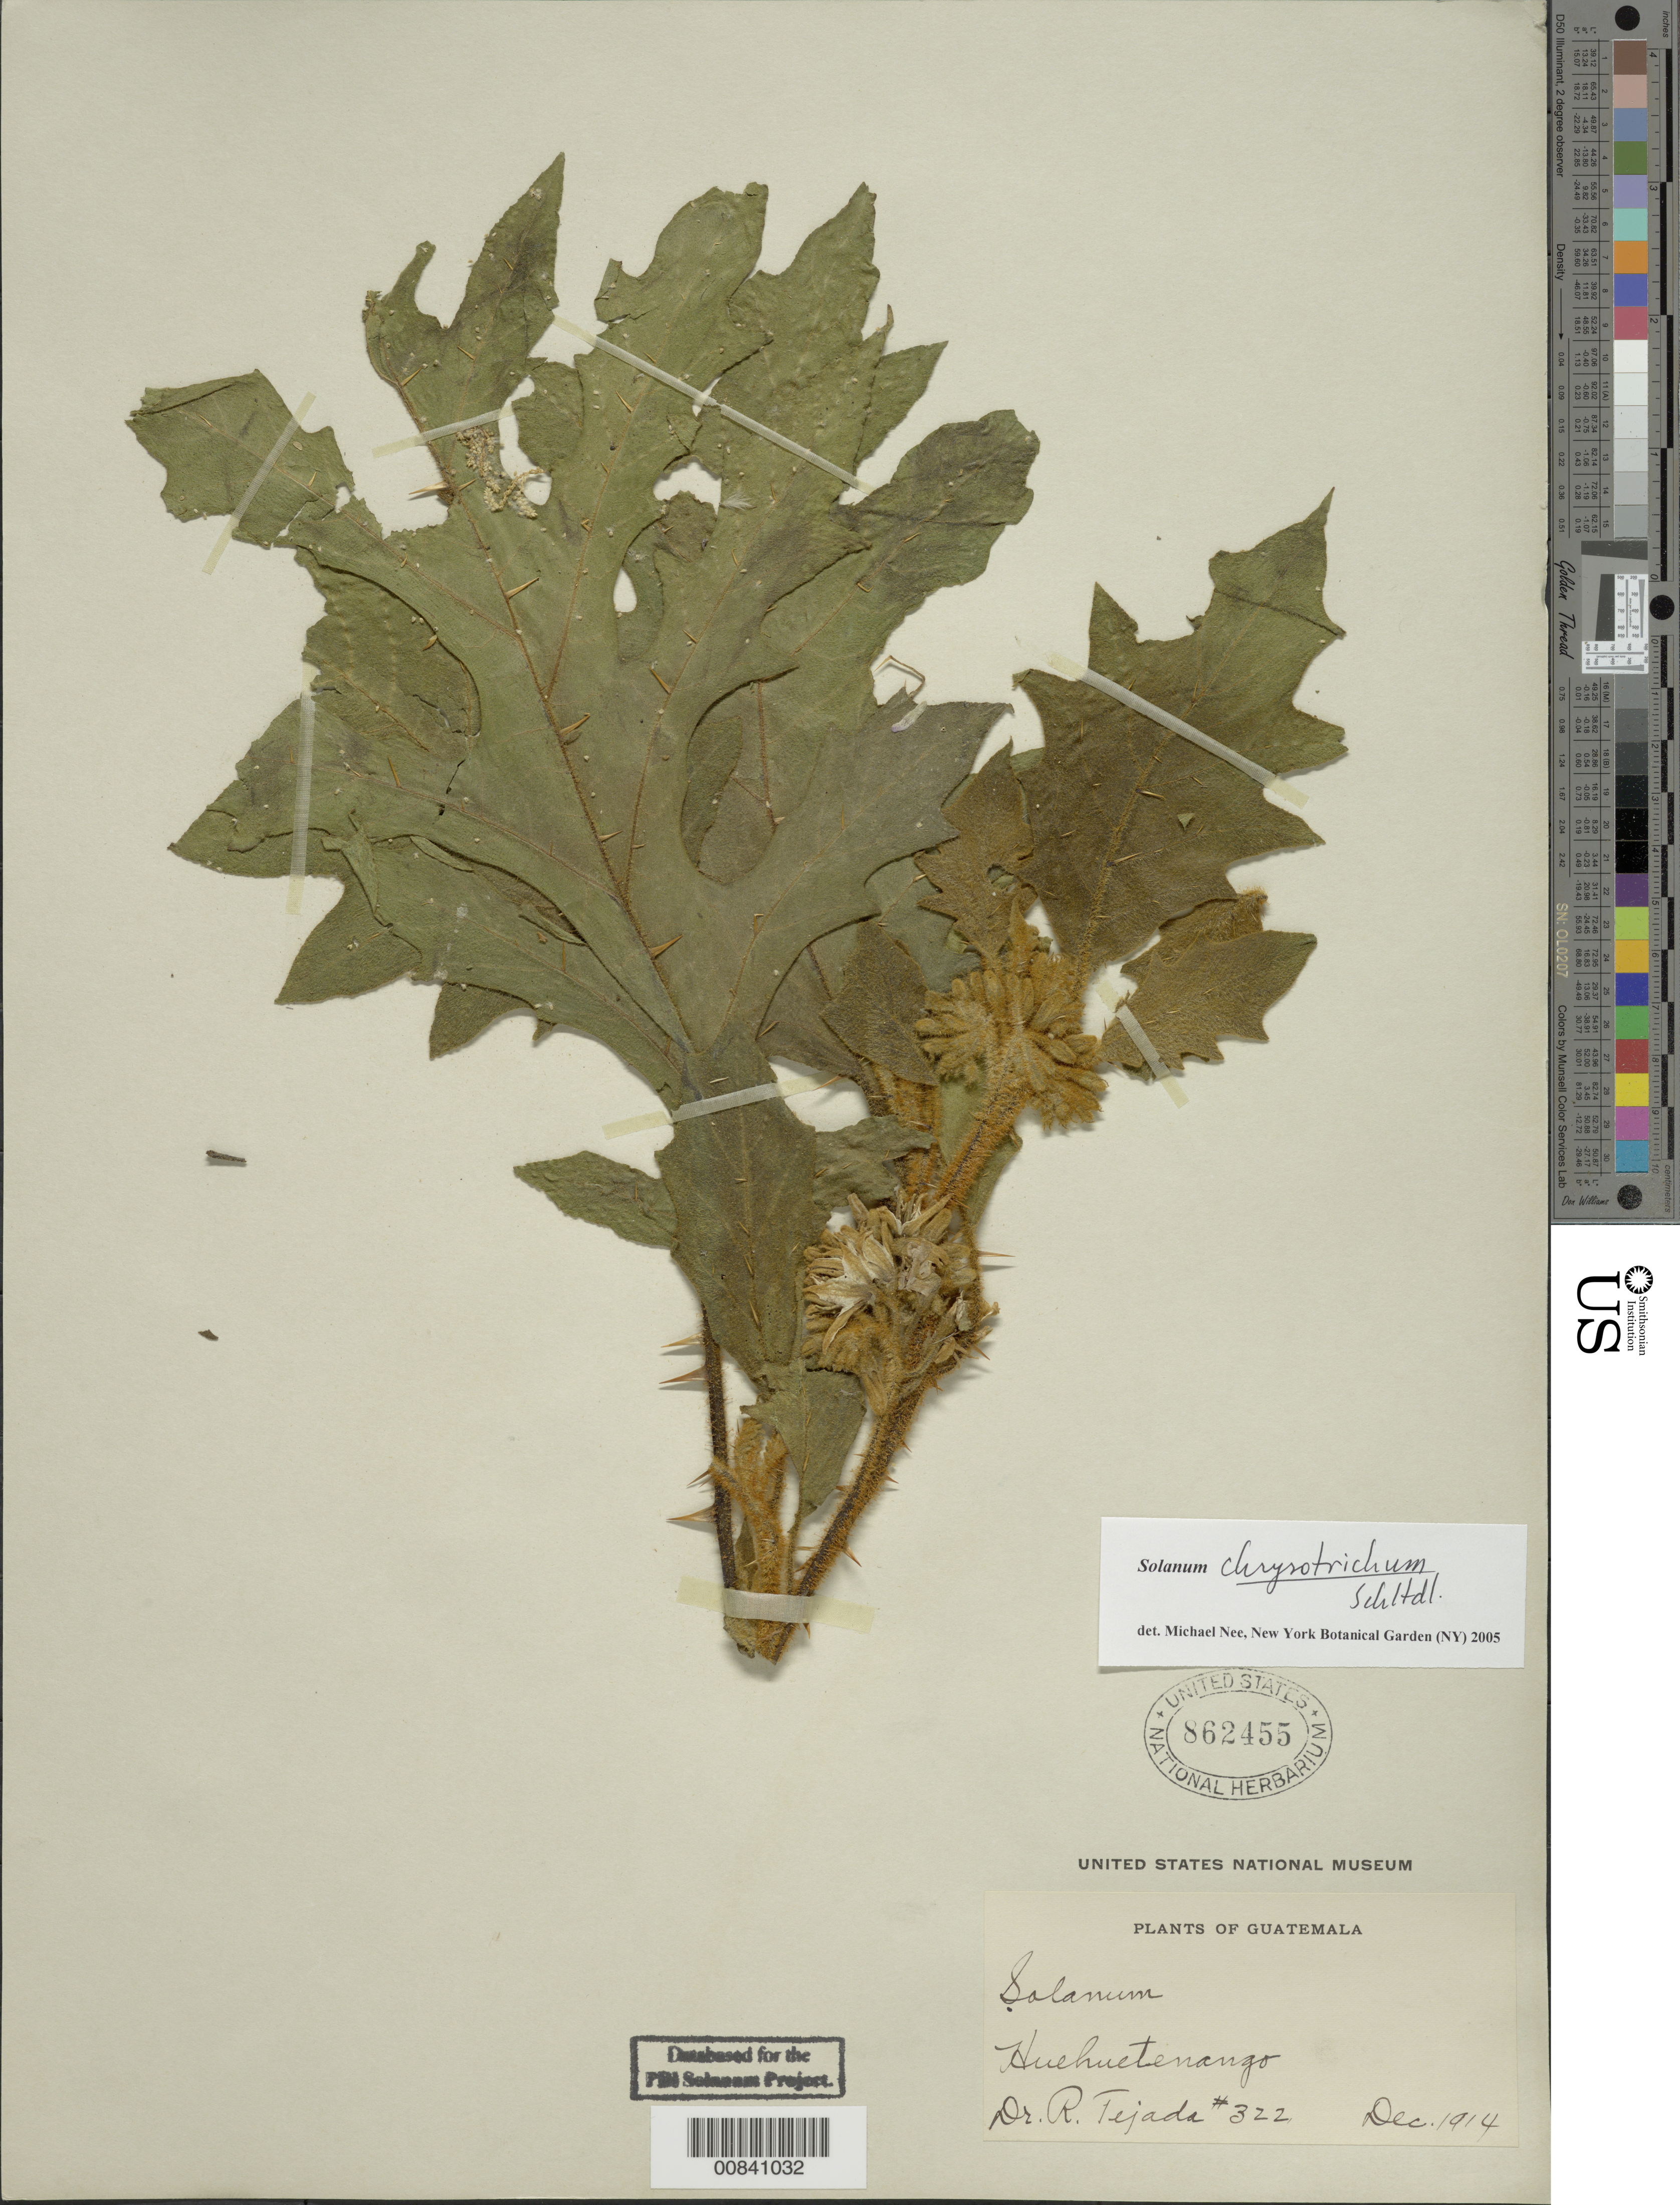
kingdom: Plantae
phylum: Tracheophyta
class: Magnoliopsida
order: Solanales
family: Solanaceae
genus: Solanum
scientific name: Solanum chrysotrichum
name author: Schltdl.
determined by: Nee, Michael H.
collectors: R. Tejada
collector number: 322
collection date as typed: Dec 1914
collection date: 1914-12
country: Guatemala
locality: Huehuetenango.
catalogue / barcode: US 862455